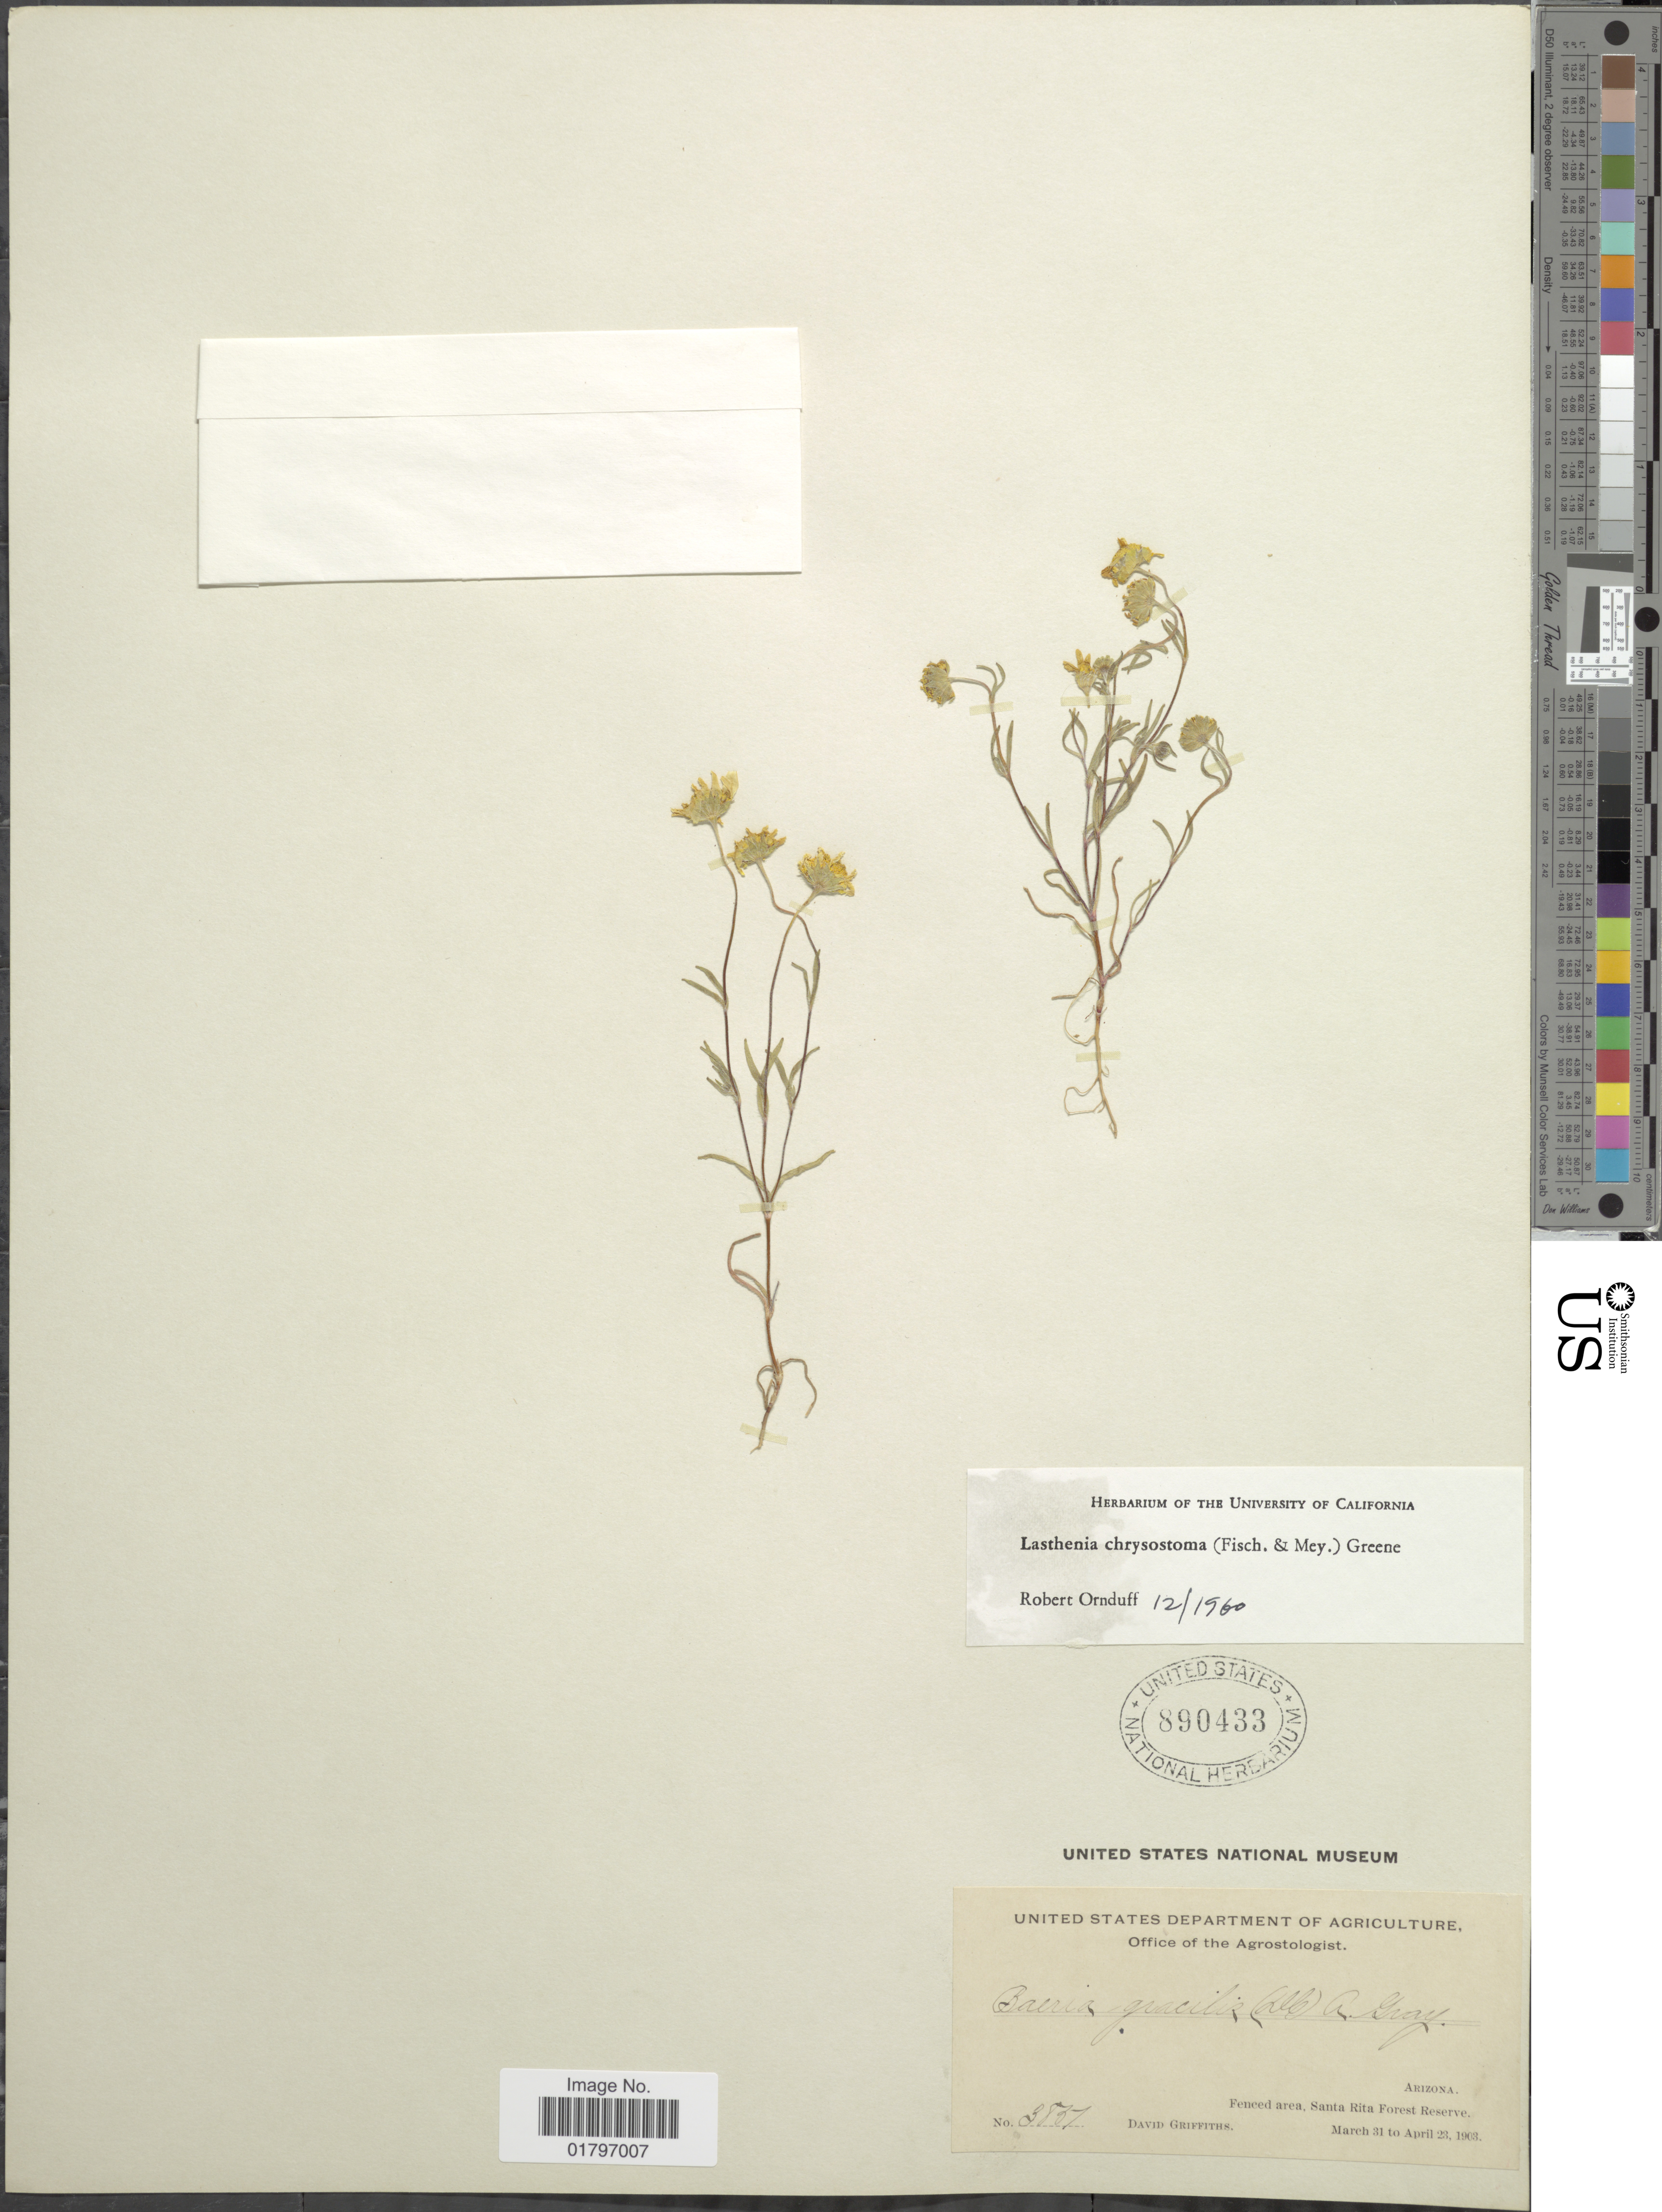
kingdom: Plantae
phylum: Tracheophyta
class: Magnoliopsida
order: Asterales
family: Asteraceae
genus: Lasthenia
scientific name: Lasthenia chrysostoma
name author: (Fisch. & C.A. Mey.) Greene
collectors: D. Griffiths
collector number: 3851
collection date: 1903-03-31/1903-04-23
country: United States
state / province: Arizona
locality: Arizona, Fenced area, Santa Rita Forest Reserve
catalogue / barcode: US 890433